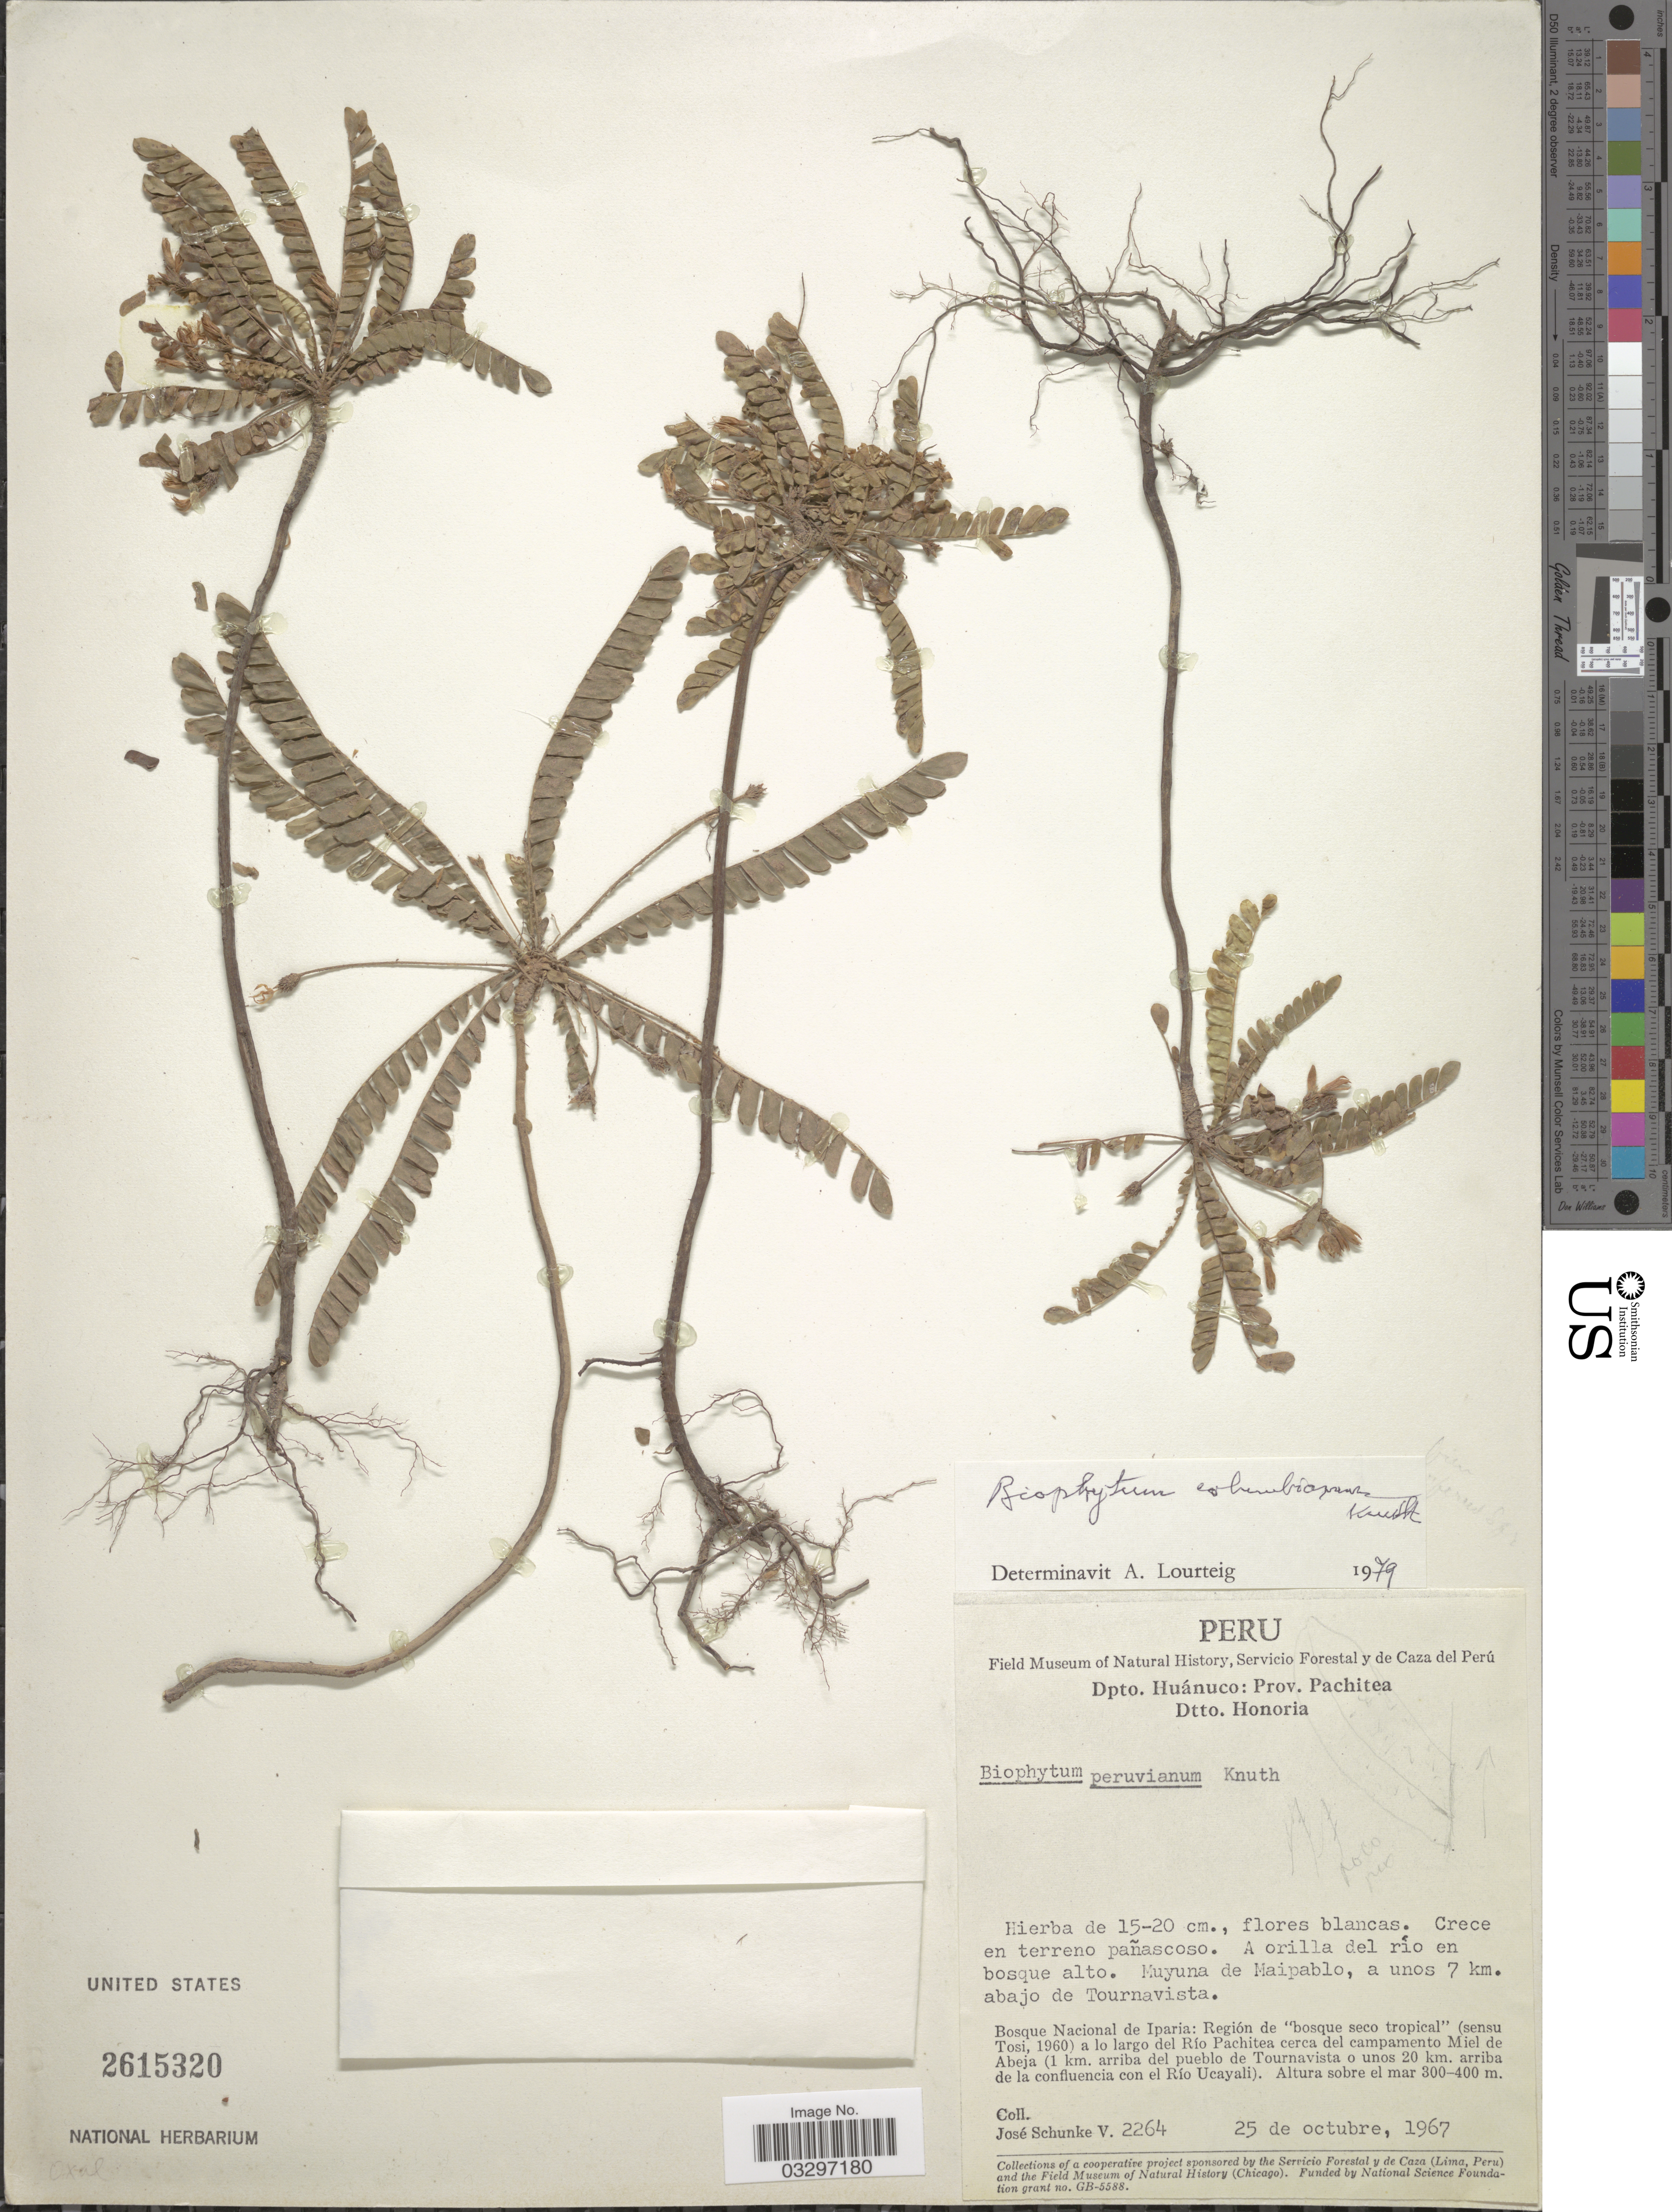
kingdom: Plantae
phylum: Tracheophyta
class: Magnoliopsida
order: Oxalidales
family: Oxalidaceae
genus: Biophytum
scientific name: Biophytum columbianum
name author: Knuth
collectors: J. Schunke Vigo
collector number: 2264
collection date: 1967-10-25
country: Peru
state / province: Huánuco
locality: Dpto. Huánuco: Prov. Pachitea, Dtto. Honoria, Muyuna de Maipablo, a unos 7 km. abajo de Tournavista, Bosque Nacional de Iparia: Región de "bosque seco tropical" (sensu Tosi, 1960) a lo largo del Río Pachitea cerca del campamento Miel de Abeja (1 km, arriba del pueblo de Tournavista o unos 20 km. arriba de la confluencia con el Río Ucayali).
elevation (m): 300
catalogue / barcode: US 2615320